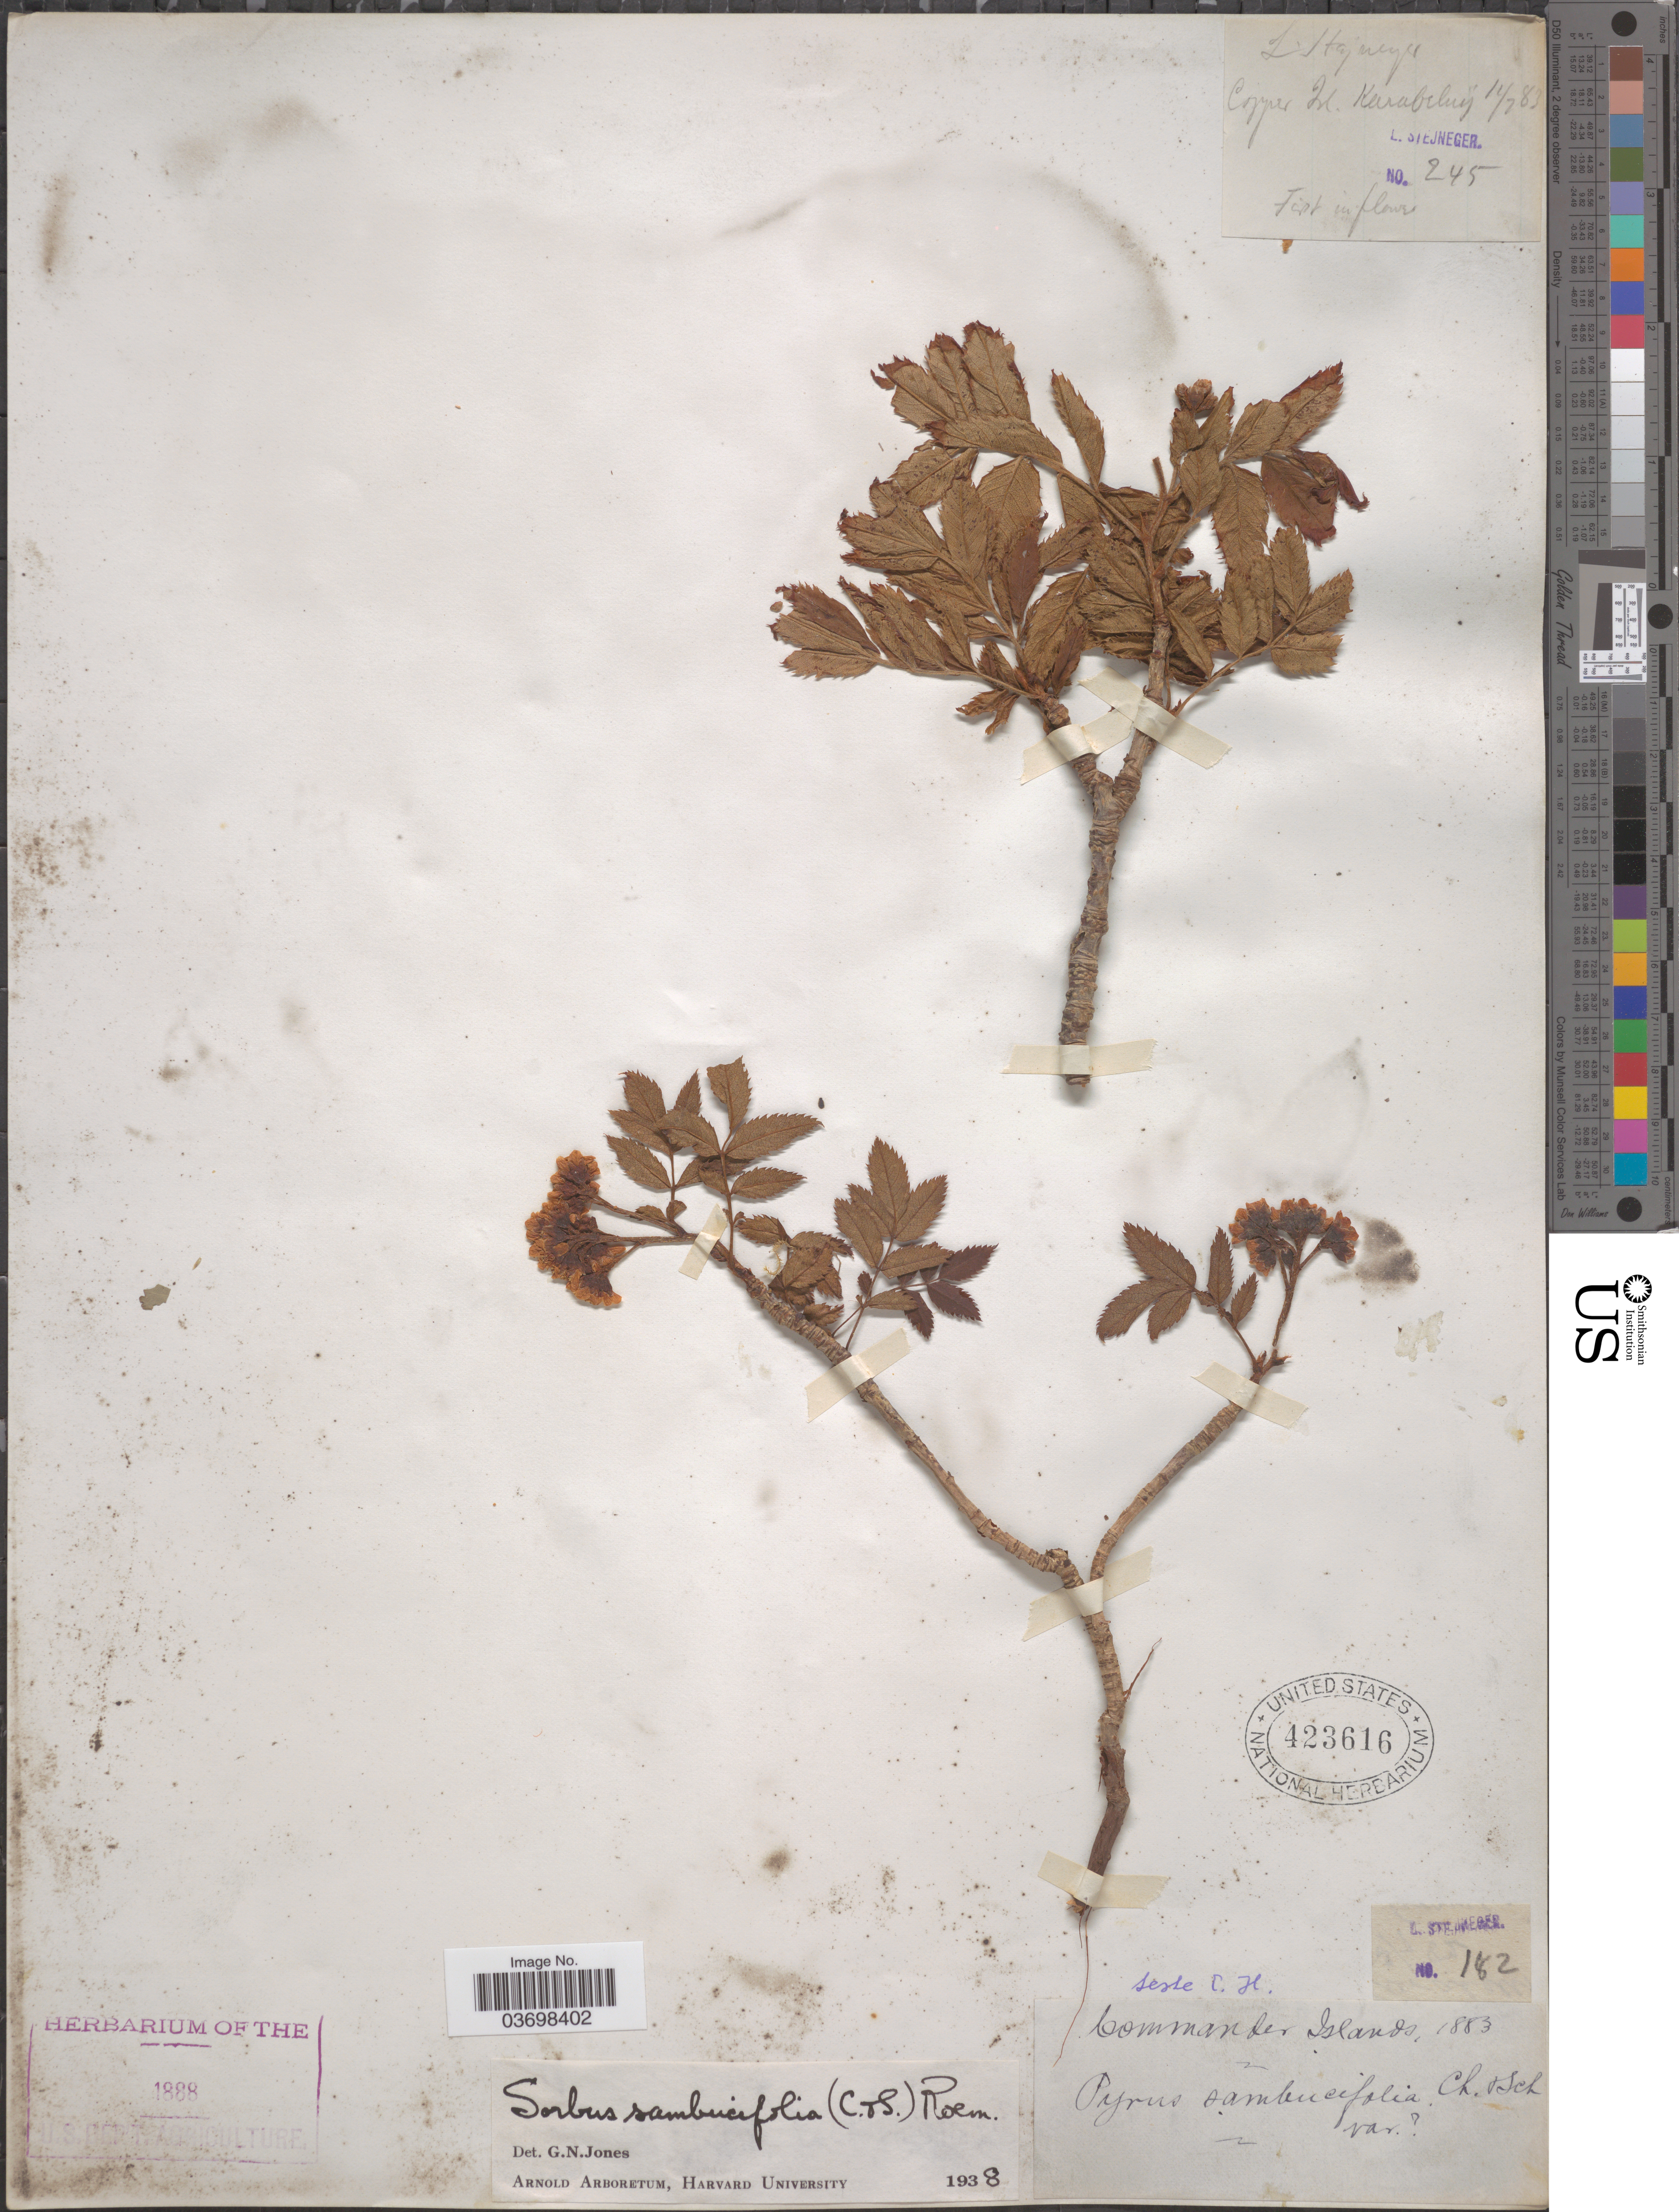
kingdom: Plantae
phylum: Tracheophyta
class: Magnoliopsida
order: Rosales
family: Rosaceae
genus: Sorbus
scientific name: Sorbus sambucifolia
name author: (Cham. & Schltdl.) M. Roem.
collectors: L. Stejneger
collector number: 182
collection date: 1883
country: Russian Federation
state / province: Kamchatka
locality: Commander Islands.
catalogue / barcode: US 423616